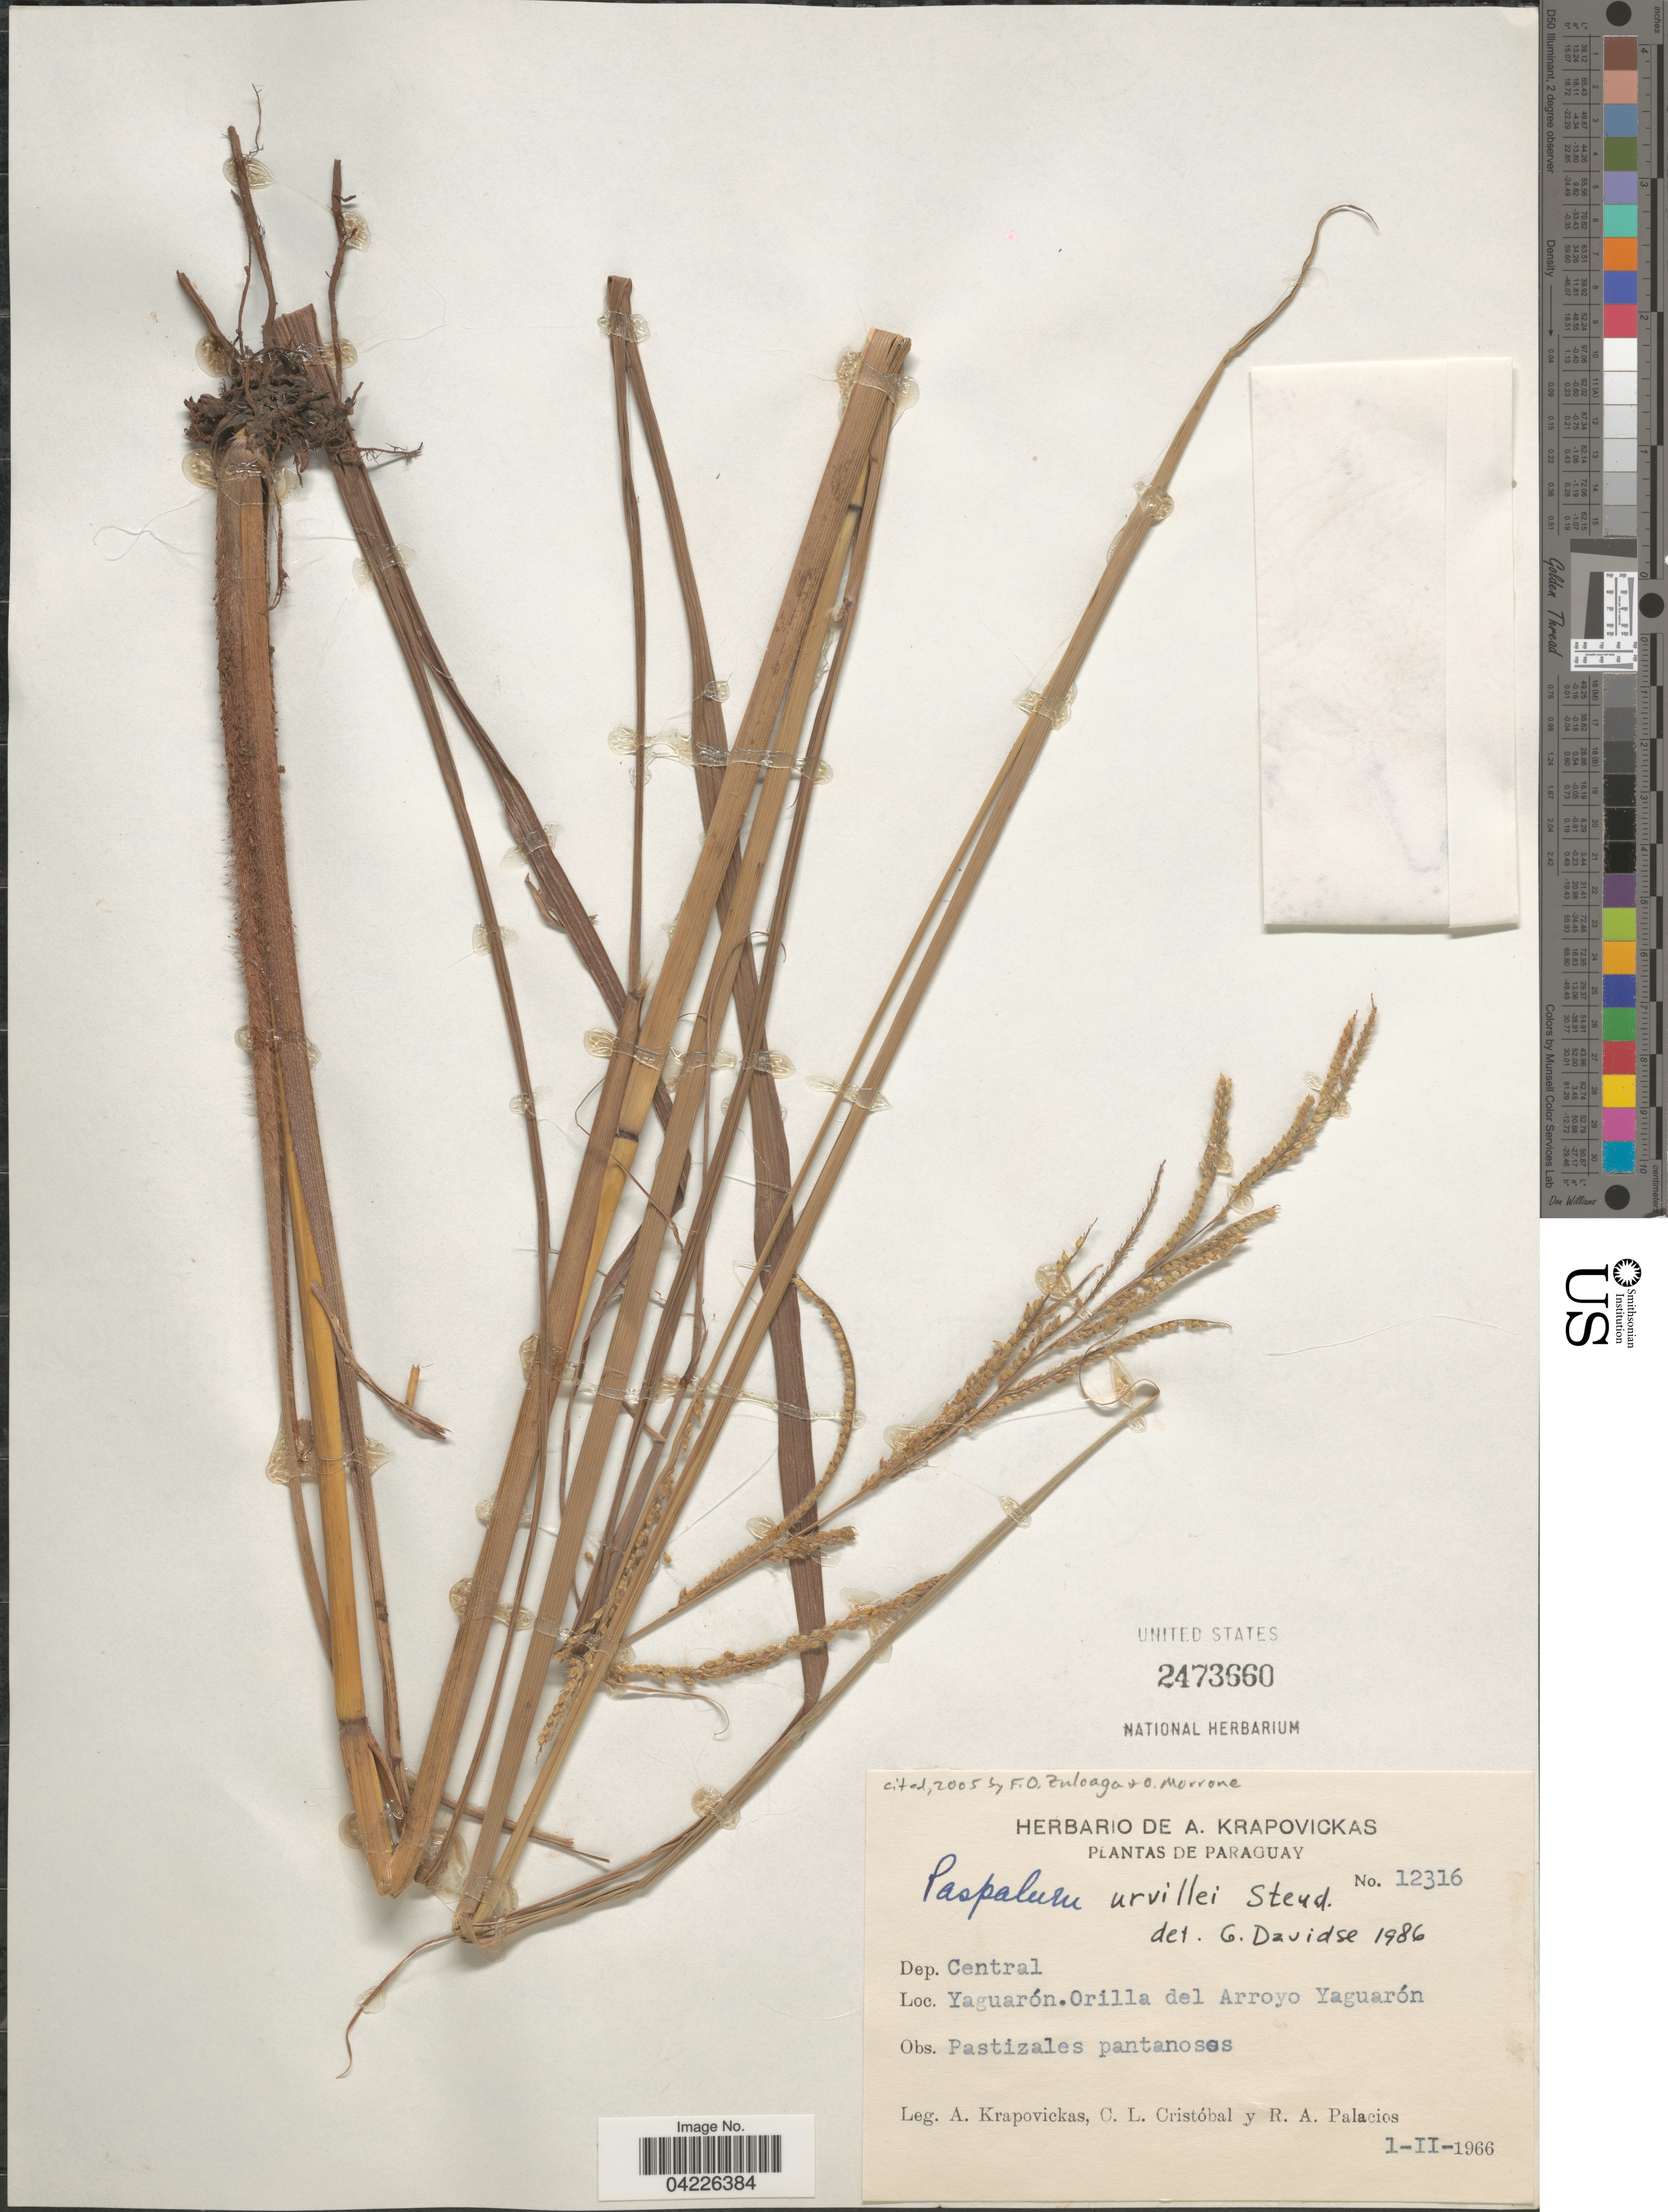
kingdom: Plantae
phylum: Tracheophyta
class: Liliopsida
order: Poales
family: Poaceae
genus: Paspalum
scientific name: Paspalum urvillei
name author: Steud.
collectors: A. Krapovickas, C. L. Cristóbal & R. Palacios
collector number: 12316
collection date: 1966-02-01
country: Paraguay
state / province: Central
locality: Dep. Central. Yaguarón. Orilla del Arroyo Yaguarón.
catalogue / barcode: US 2473660